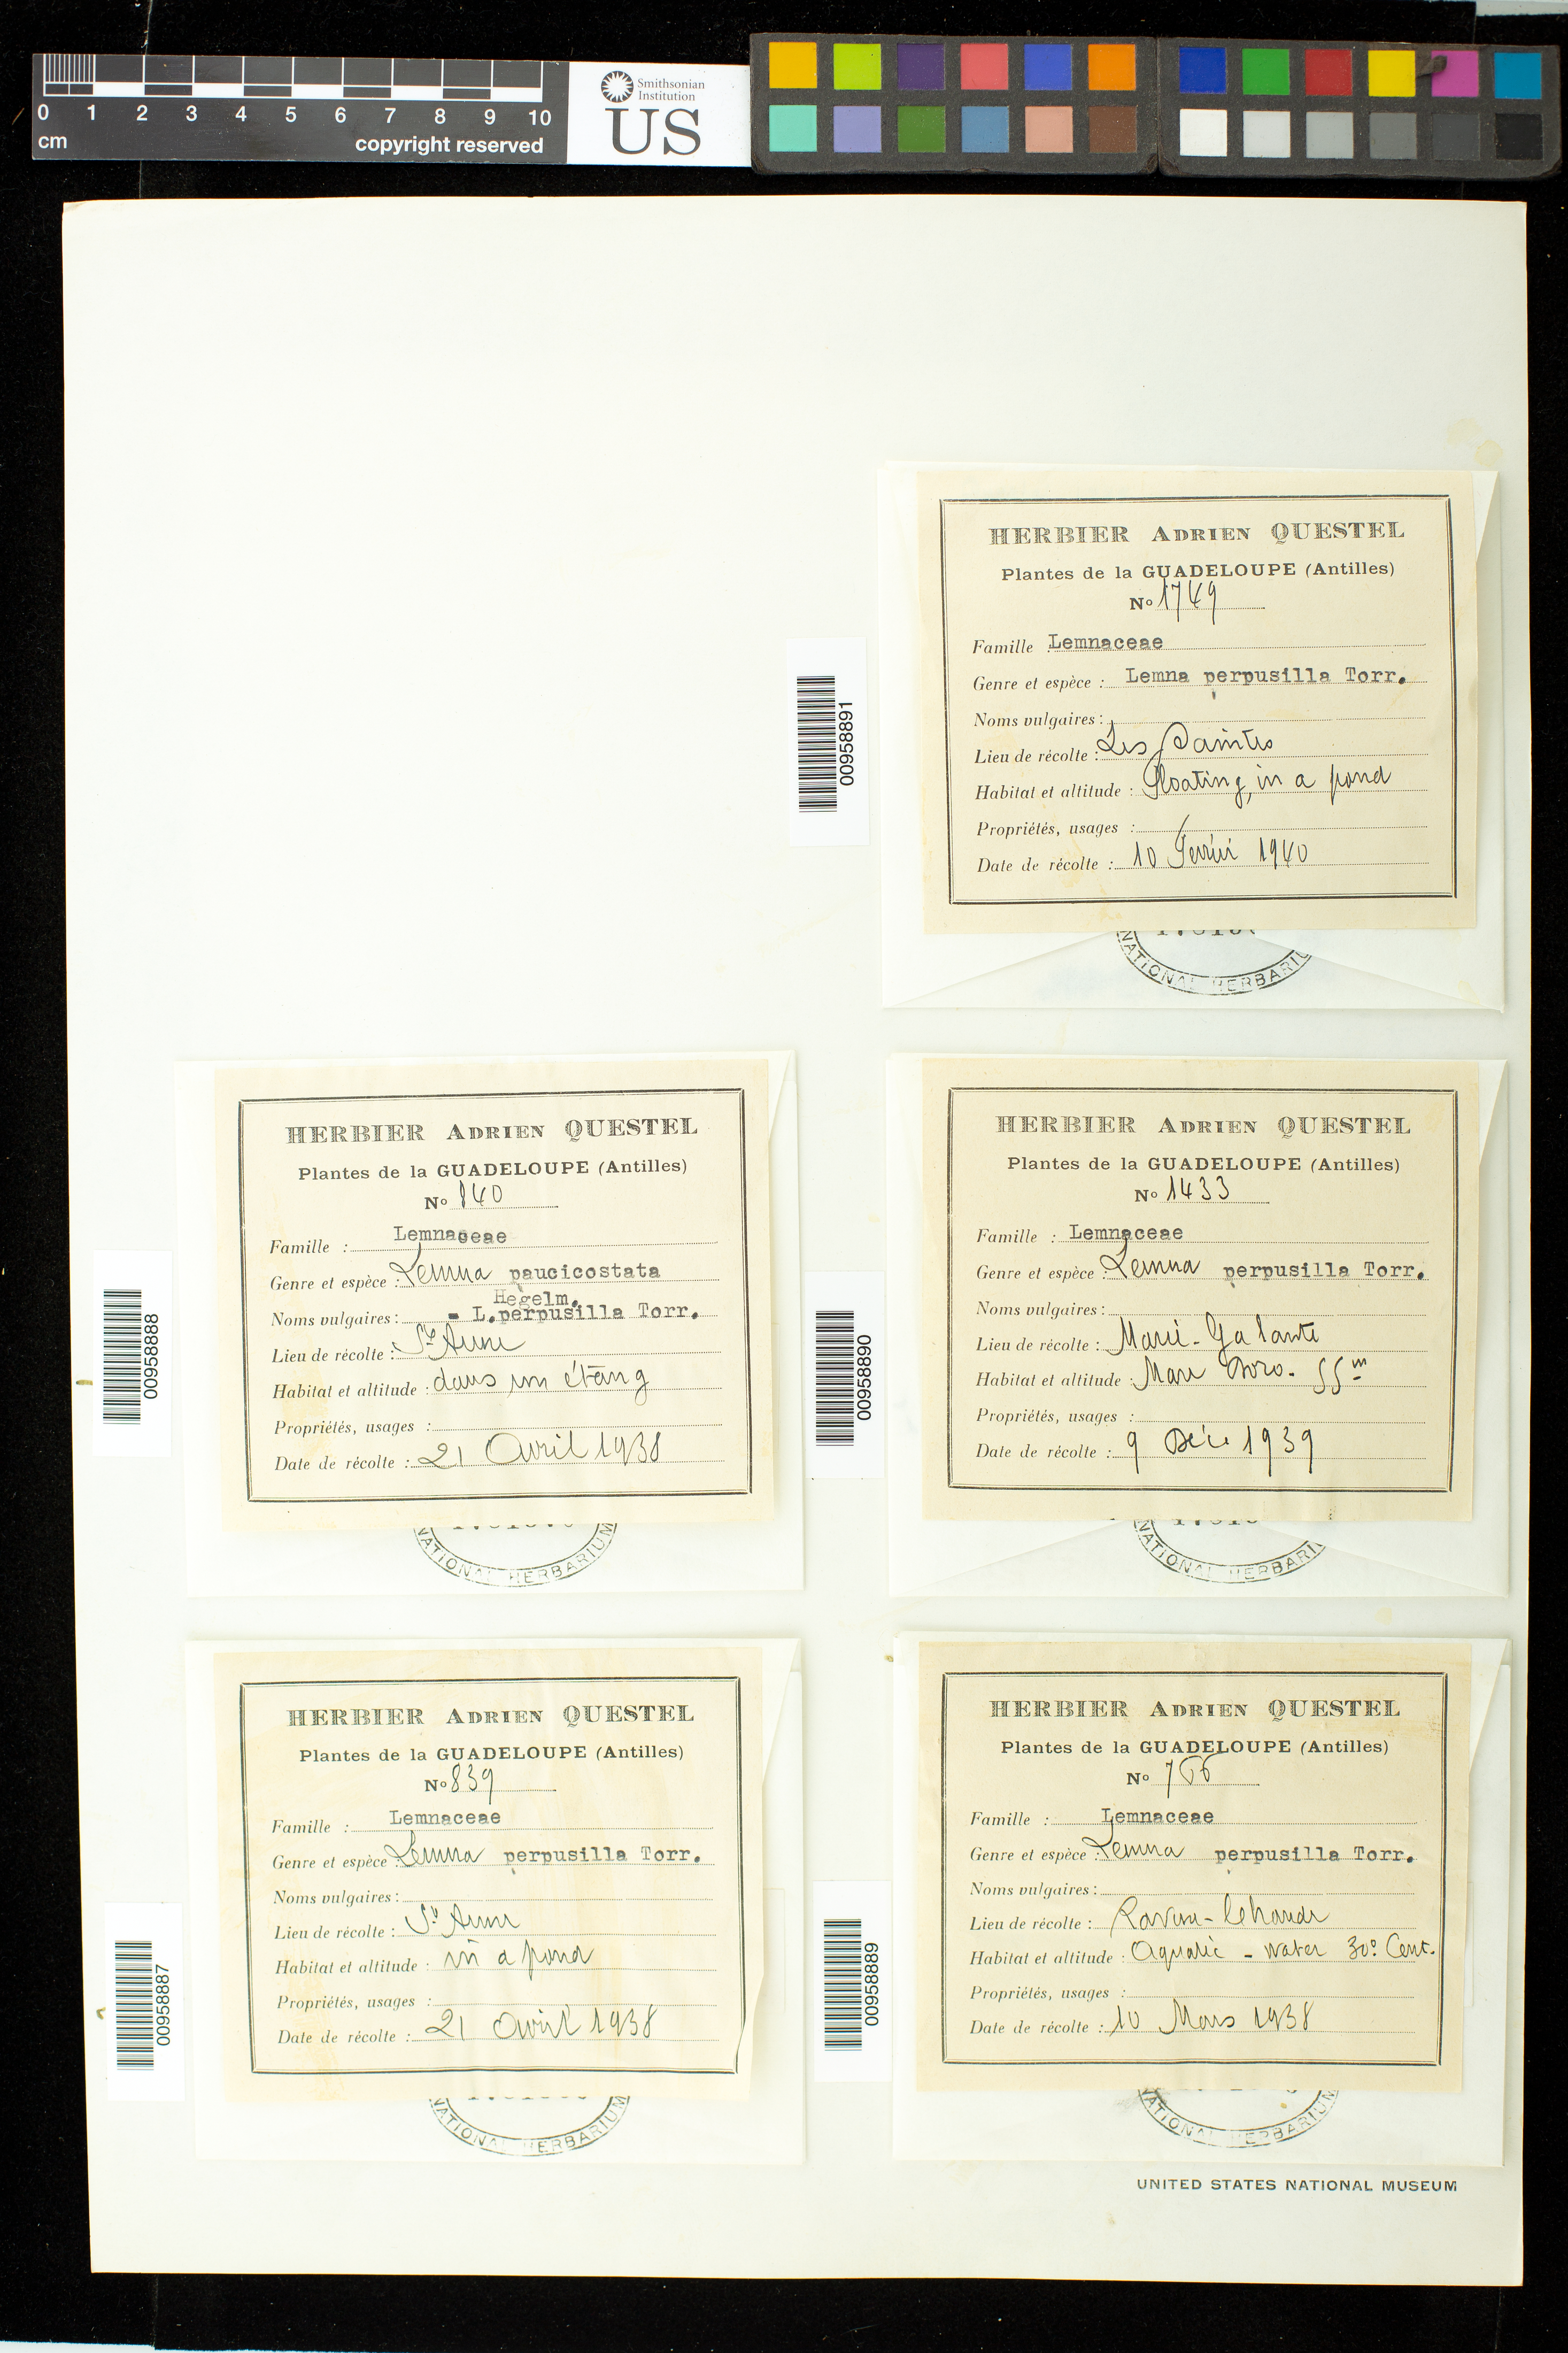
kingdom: Plantae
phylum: Tracheophyta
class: Liliopsida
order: Alismatales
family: Araceae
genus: Lemna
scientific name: Lemna perpusilla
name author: Torr.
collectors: A. Questel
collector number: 840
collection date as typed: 21 Apr 1938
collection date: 1938-04-21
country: Guadeloupe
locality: St. Anne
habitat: Dans un etang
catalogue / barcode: US 1781570